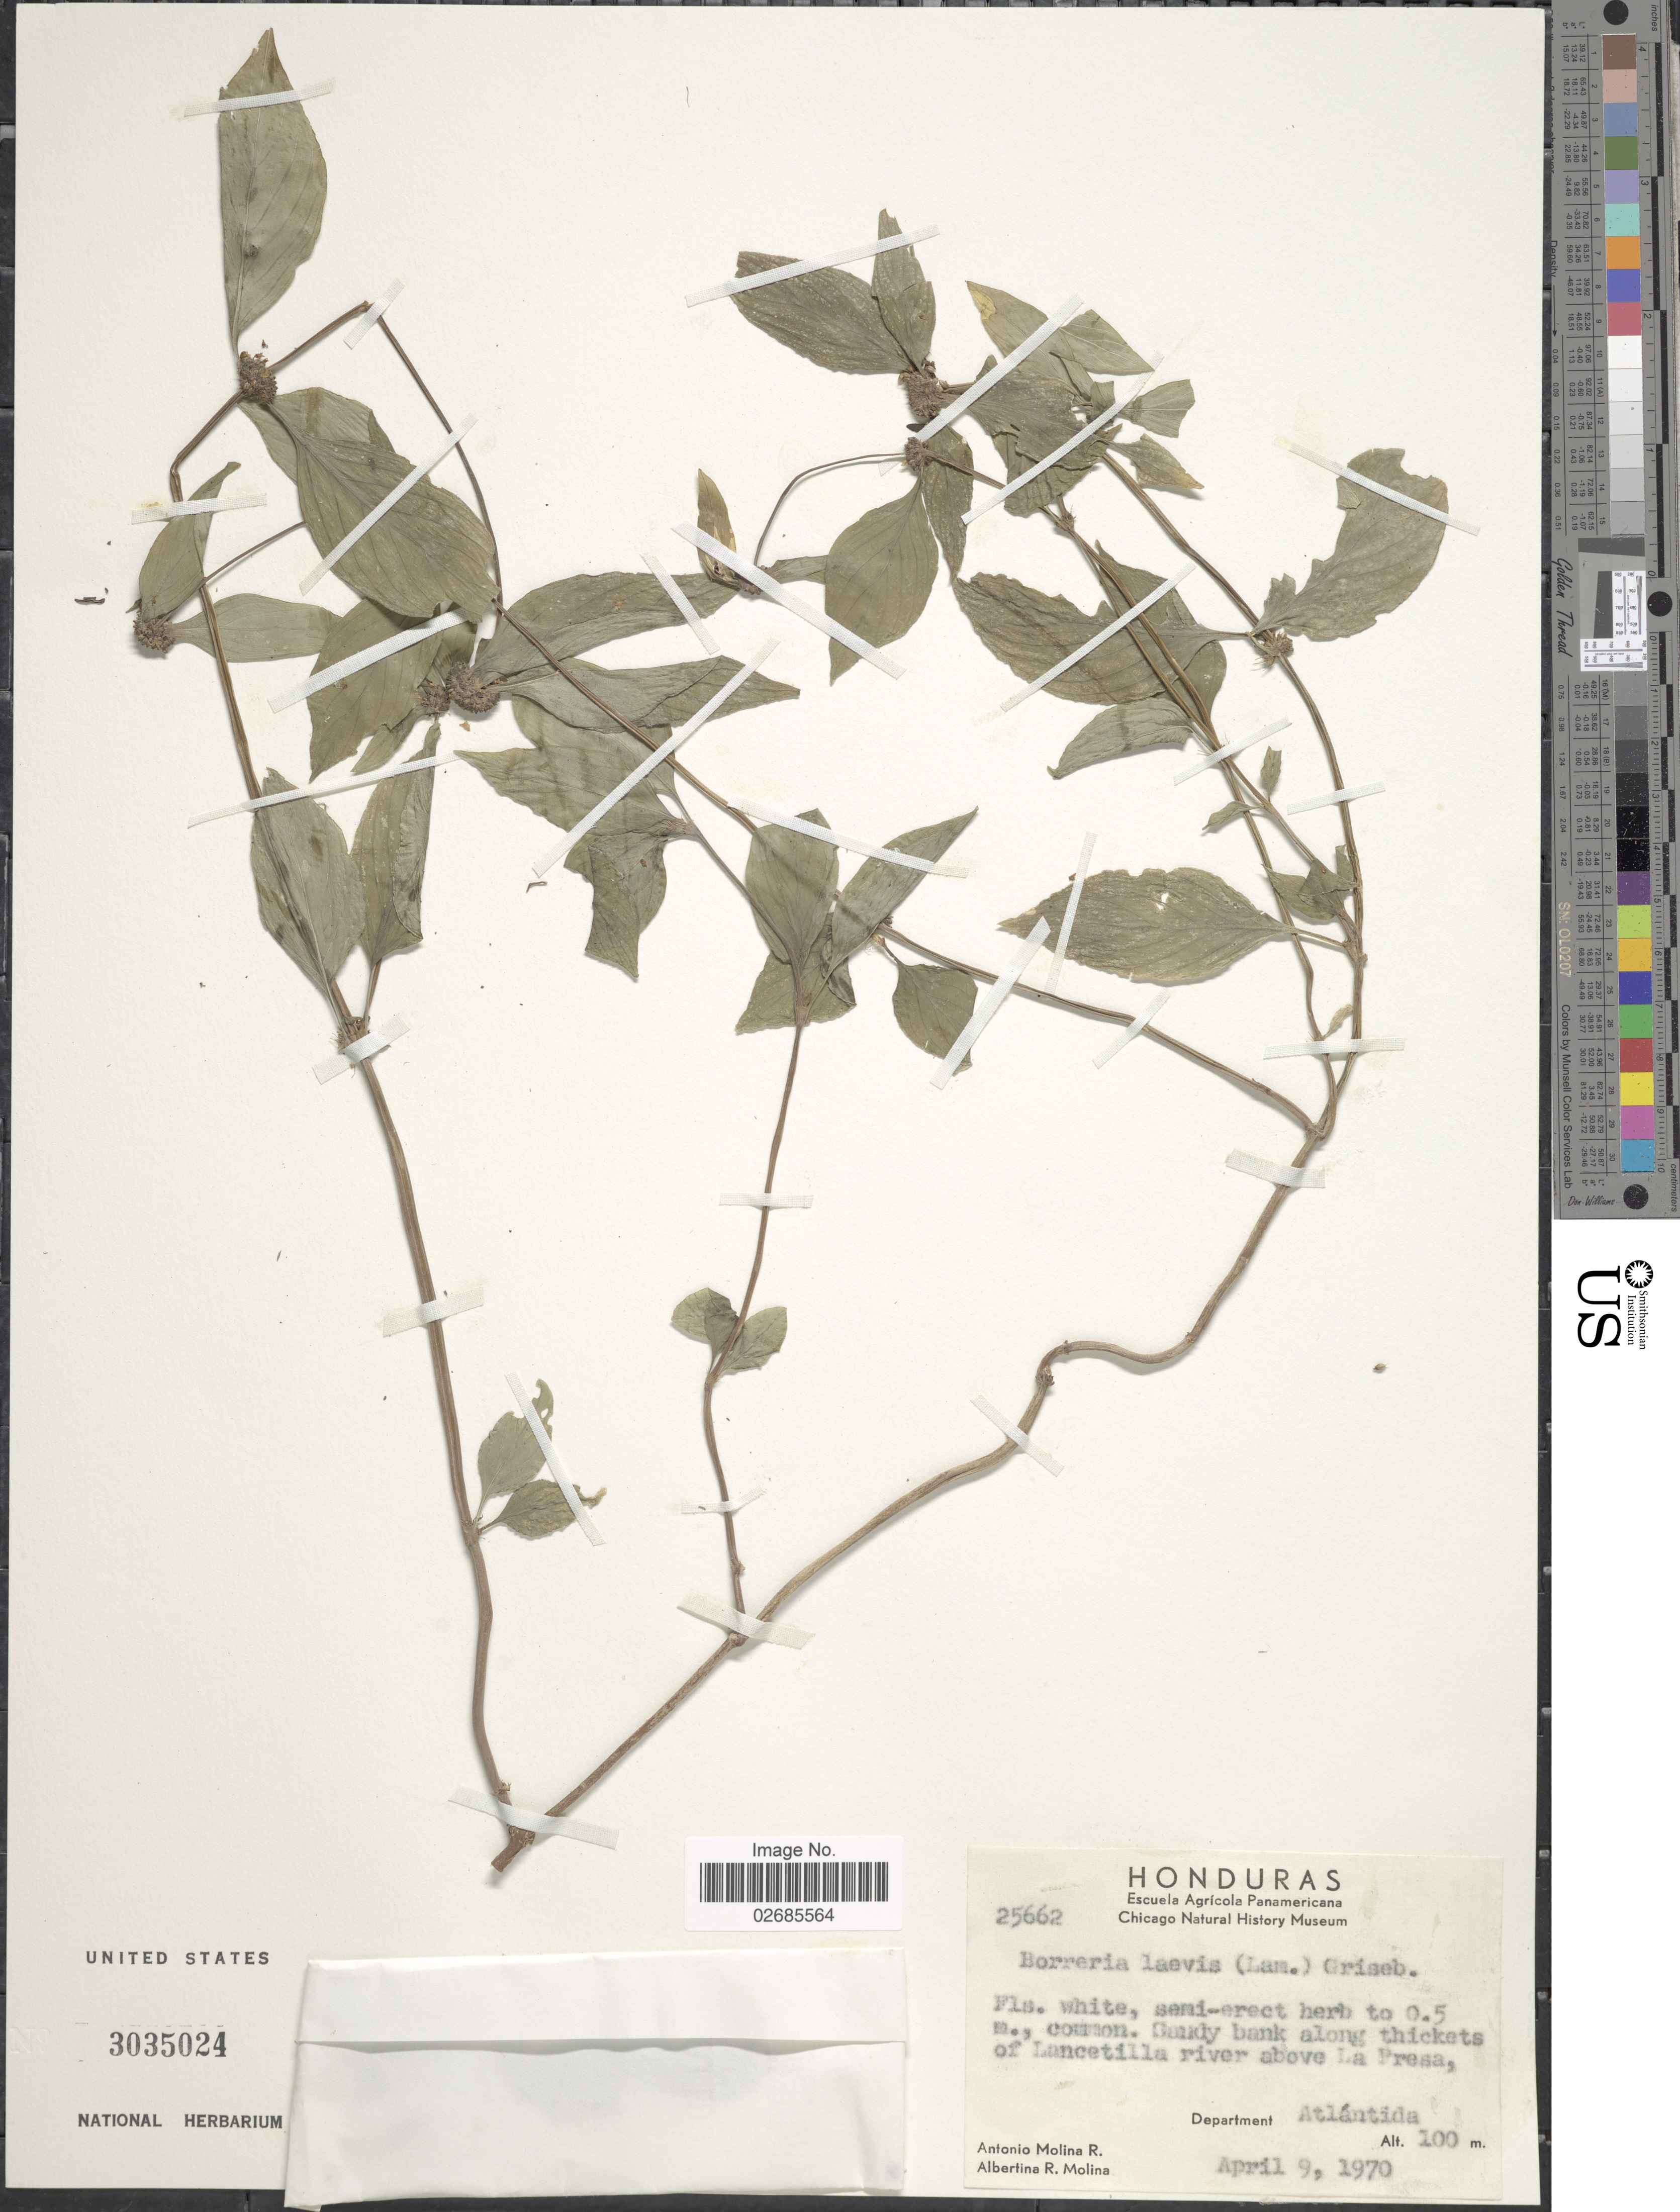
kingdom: Plantae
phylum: Tracheophyta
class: Magnoliopsida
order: Gentianales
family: Rubiaceae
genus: Borreria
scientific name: Borreria assurgens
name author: (Ruiz & Pav.) Griseb.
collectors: A. Molina R. & A. R. Molina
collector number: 25662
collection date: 1970-04-09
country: Honduras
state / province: Atlántida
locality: Sandy bank along thickets of Lancetilla river above La Presa, Department Atlántida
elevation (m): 100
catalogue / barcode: US 3035024